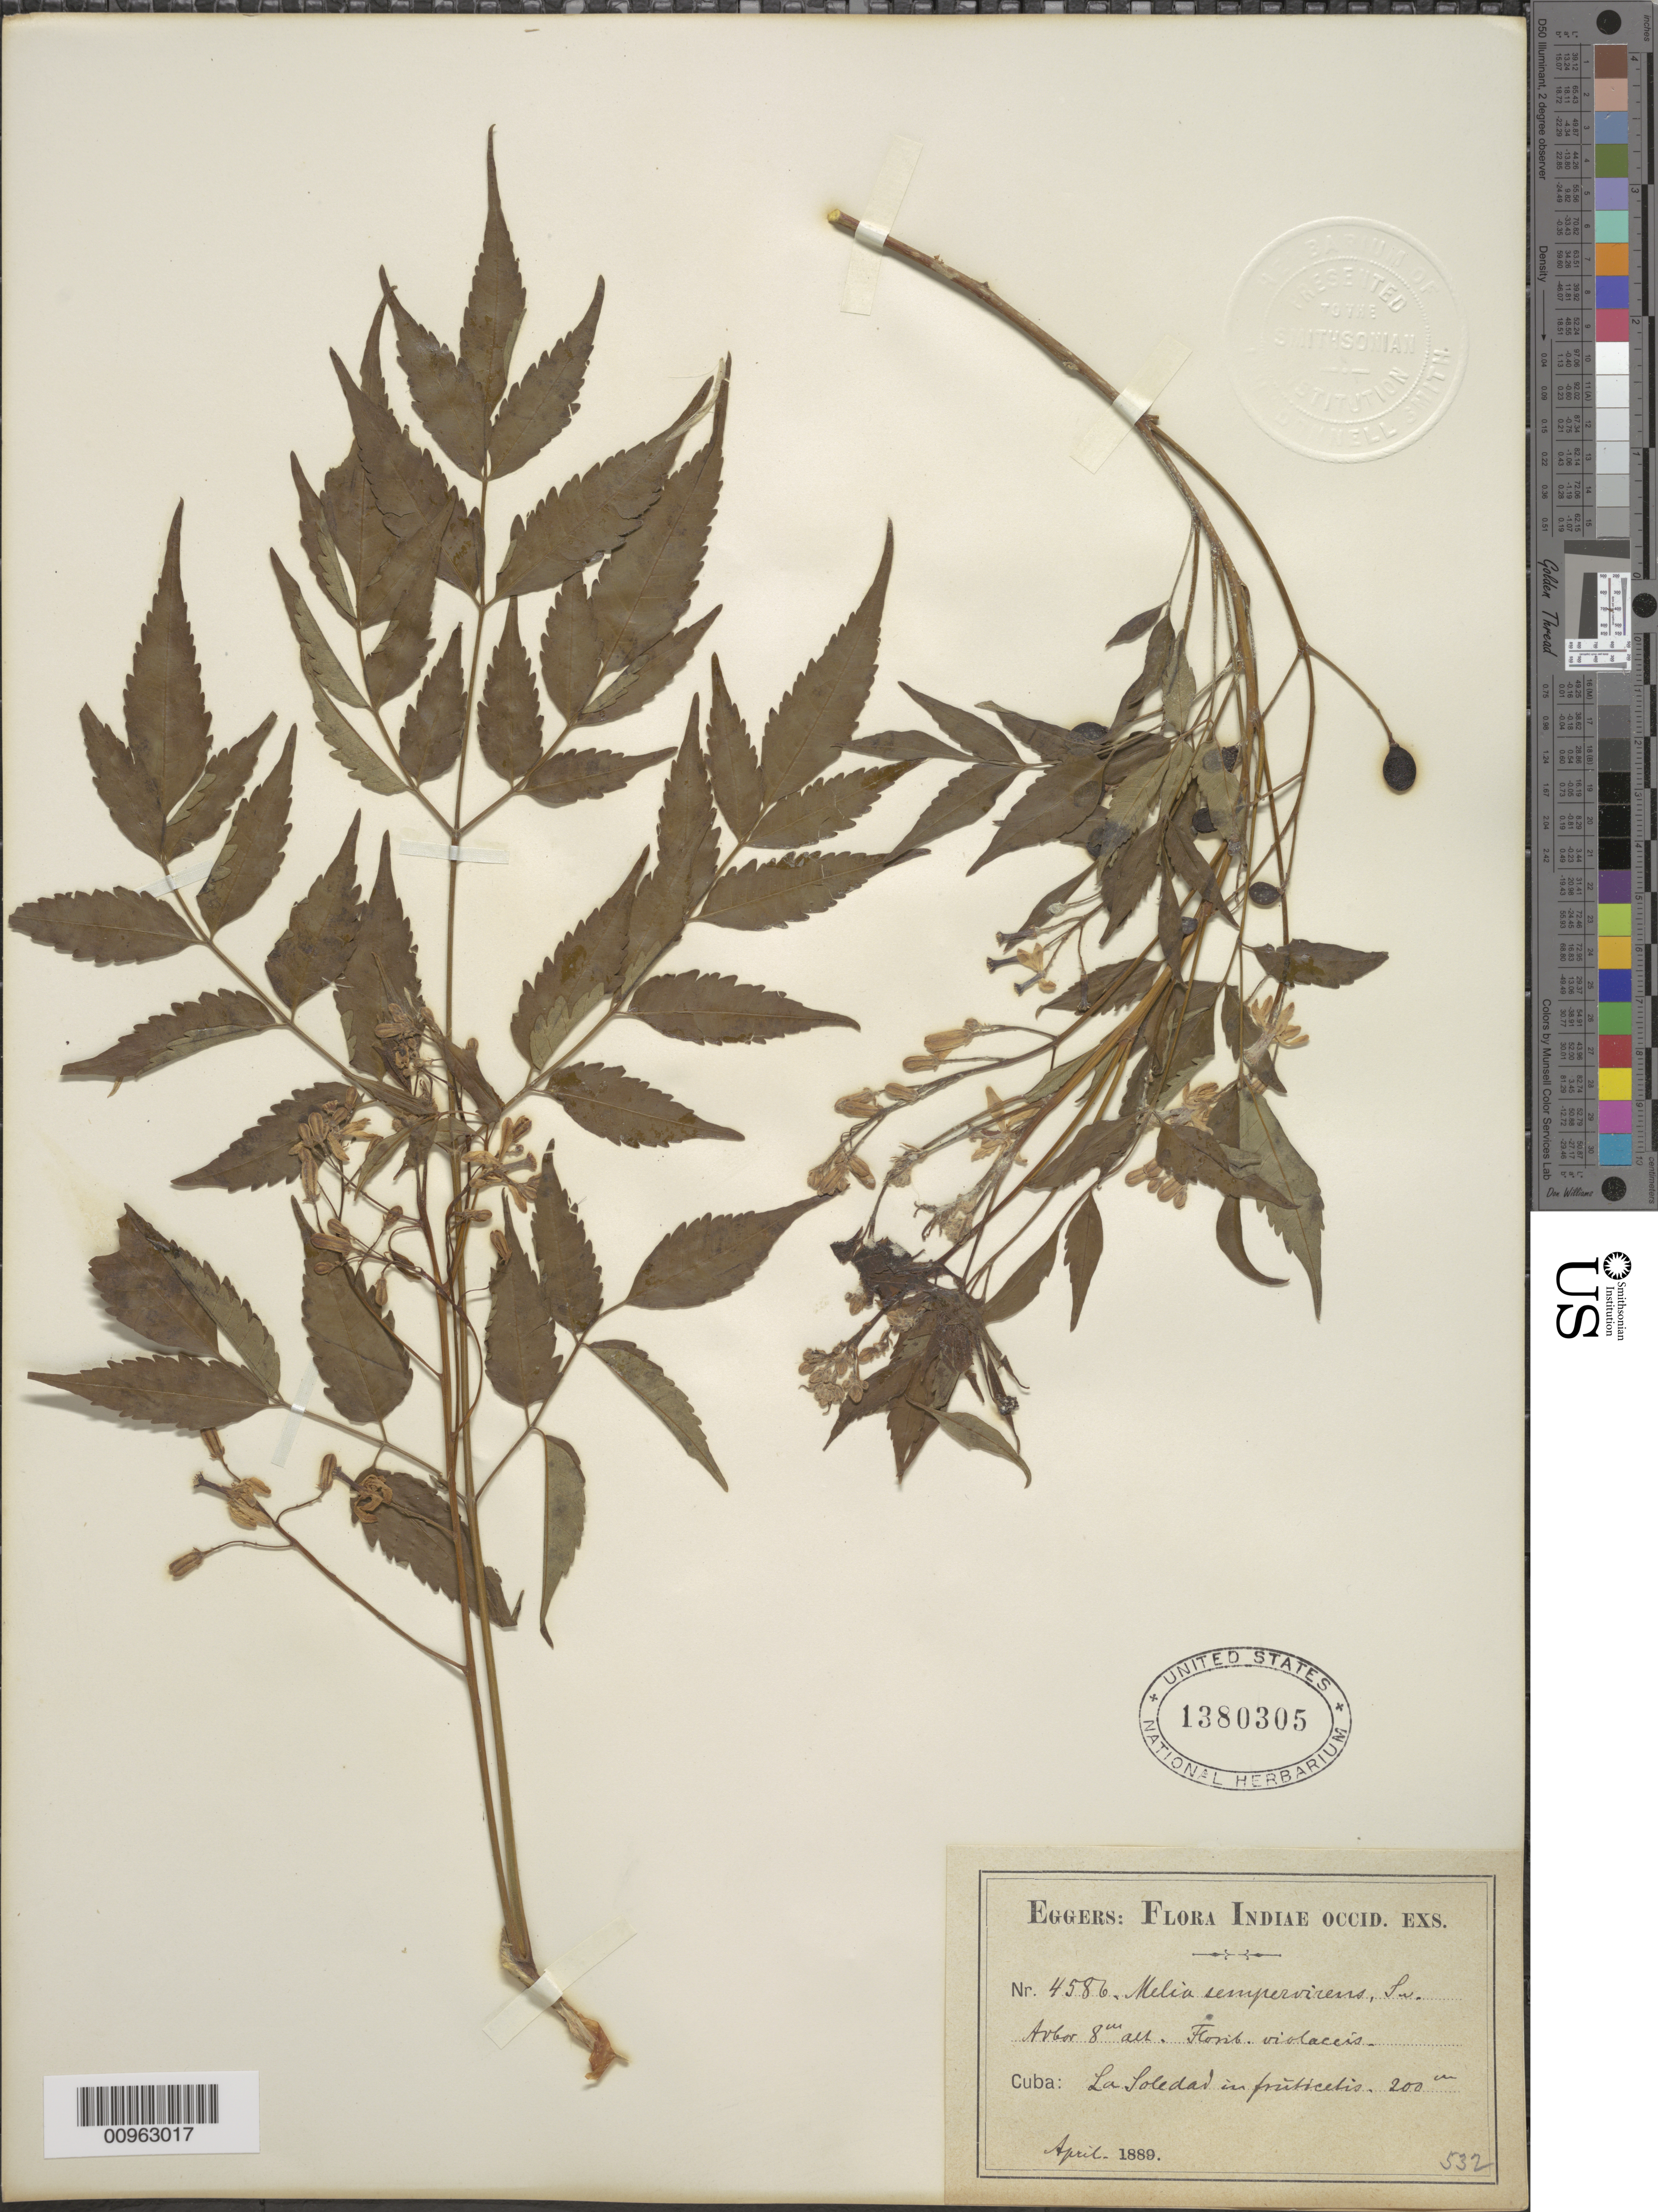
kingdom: Plantae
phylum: Tracheophyta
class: Magnoliopsida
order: Sapindales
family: Meliaceae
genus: Melia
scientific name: Melia azedarach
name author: L.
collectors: H. F. A. von Eggers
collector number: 4586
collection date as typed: Apr 1889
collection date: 1889-04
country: Cuba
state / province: Cienfuegos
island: Cuba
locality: La Soledad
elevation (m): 200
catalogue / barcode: US 1380305